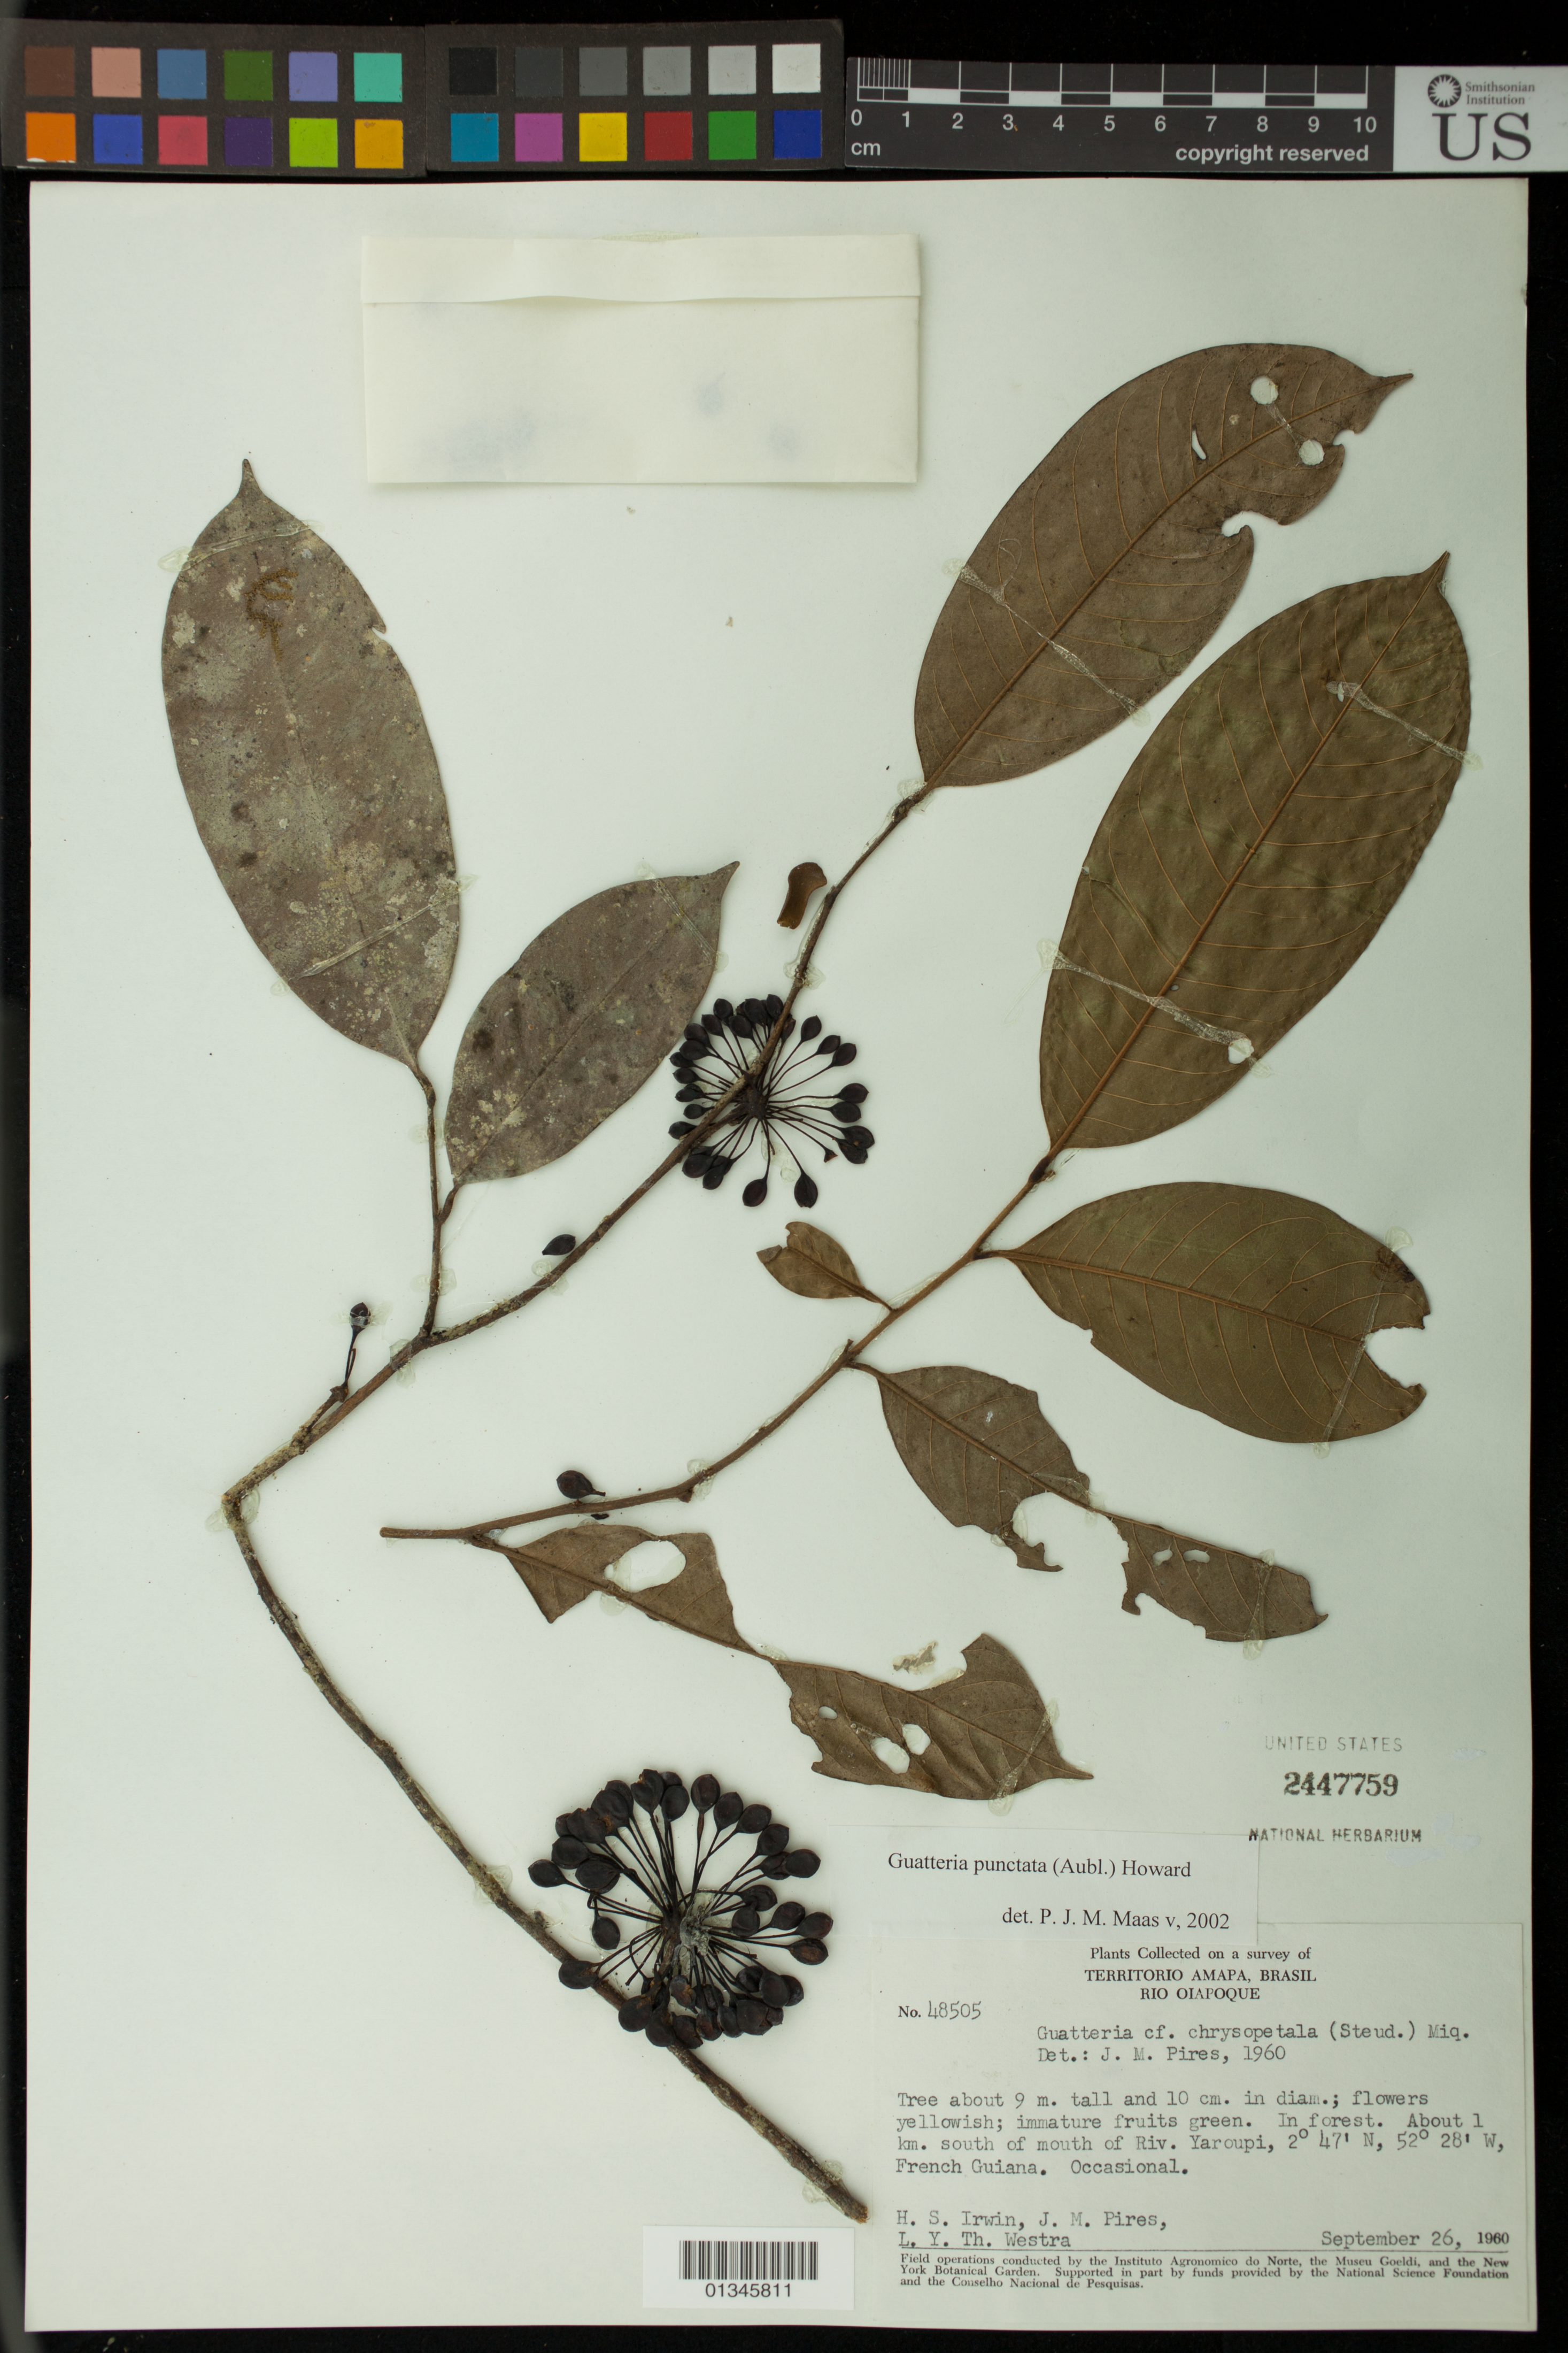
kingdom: Plantae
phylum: Tracheophyta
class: Magnoliopsida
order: Magnoliales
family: Annonaceae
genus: Guatteria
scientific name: Guatteria punctata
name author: (Aubl.) R.A. Howard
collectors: H. Irwin, J. M. Pires & L. Y. T. Westra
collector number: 48505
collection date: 1960-09-26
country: French Guiana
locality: About 1 km S of mouth of Riv. Yaroupi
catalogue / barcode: US 2447759